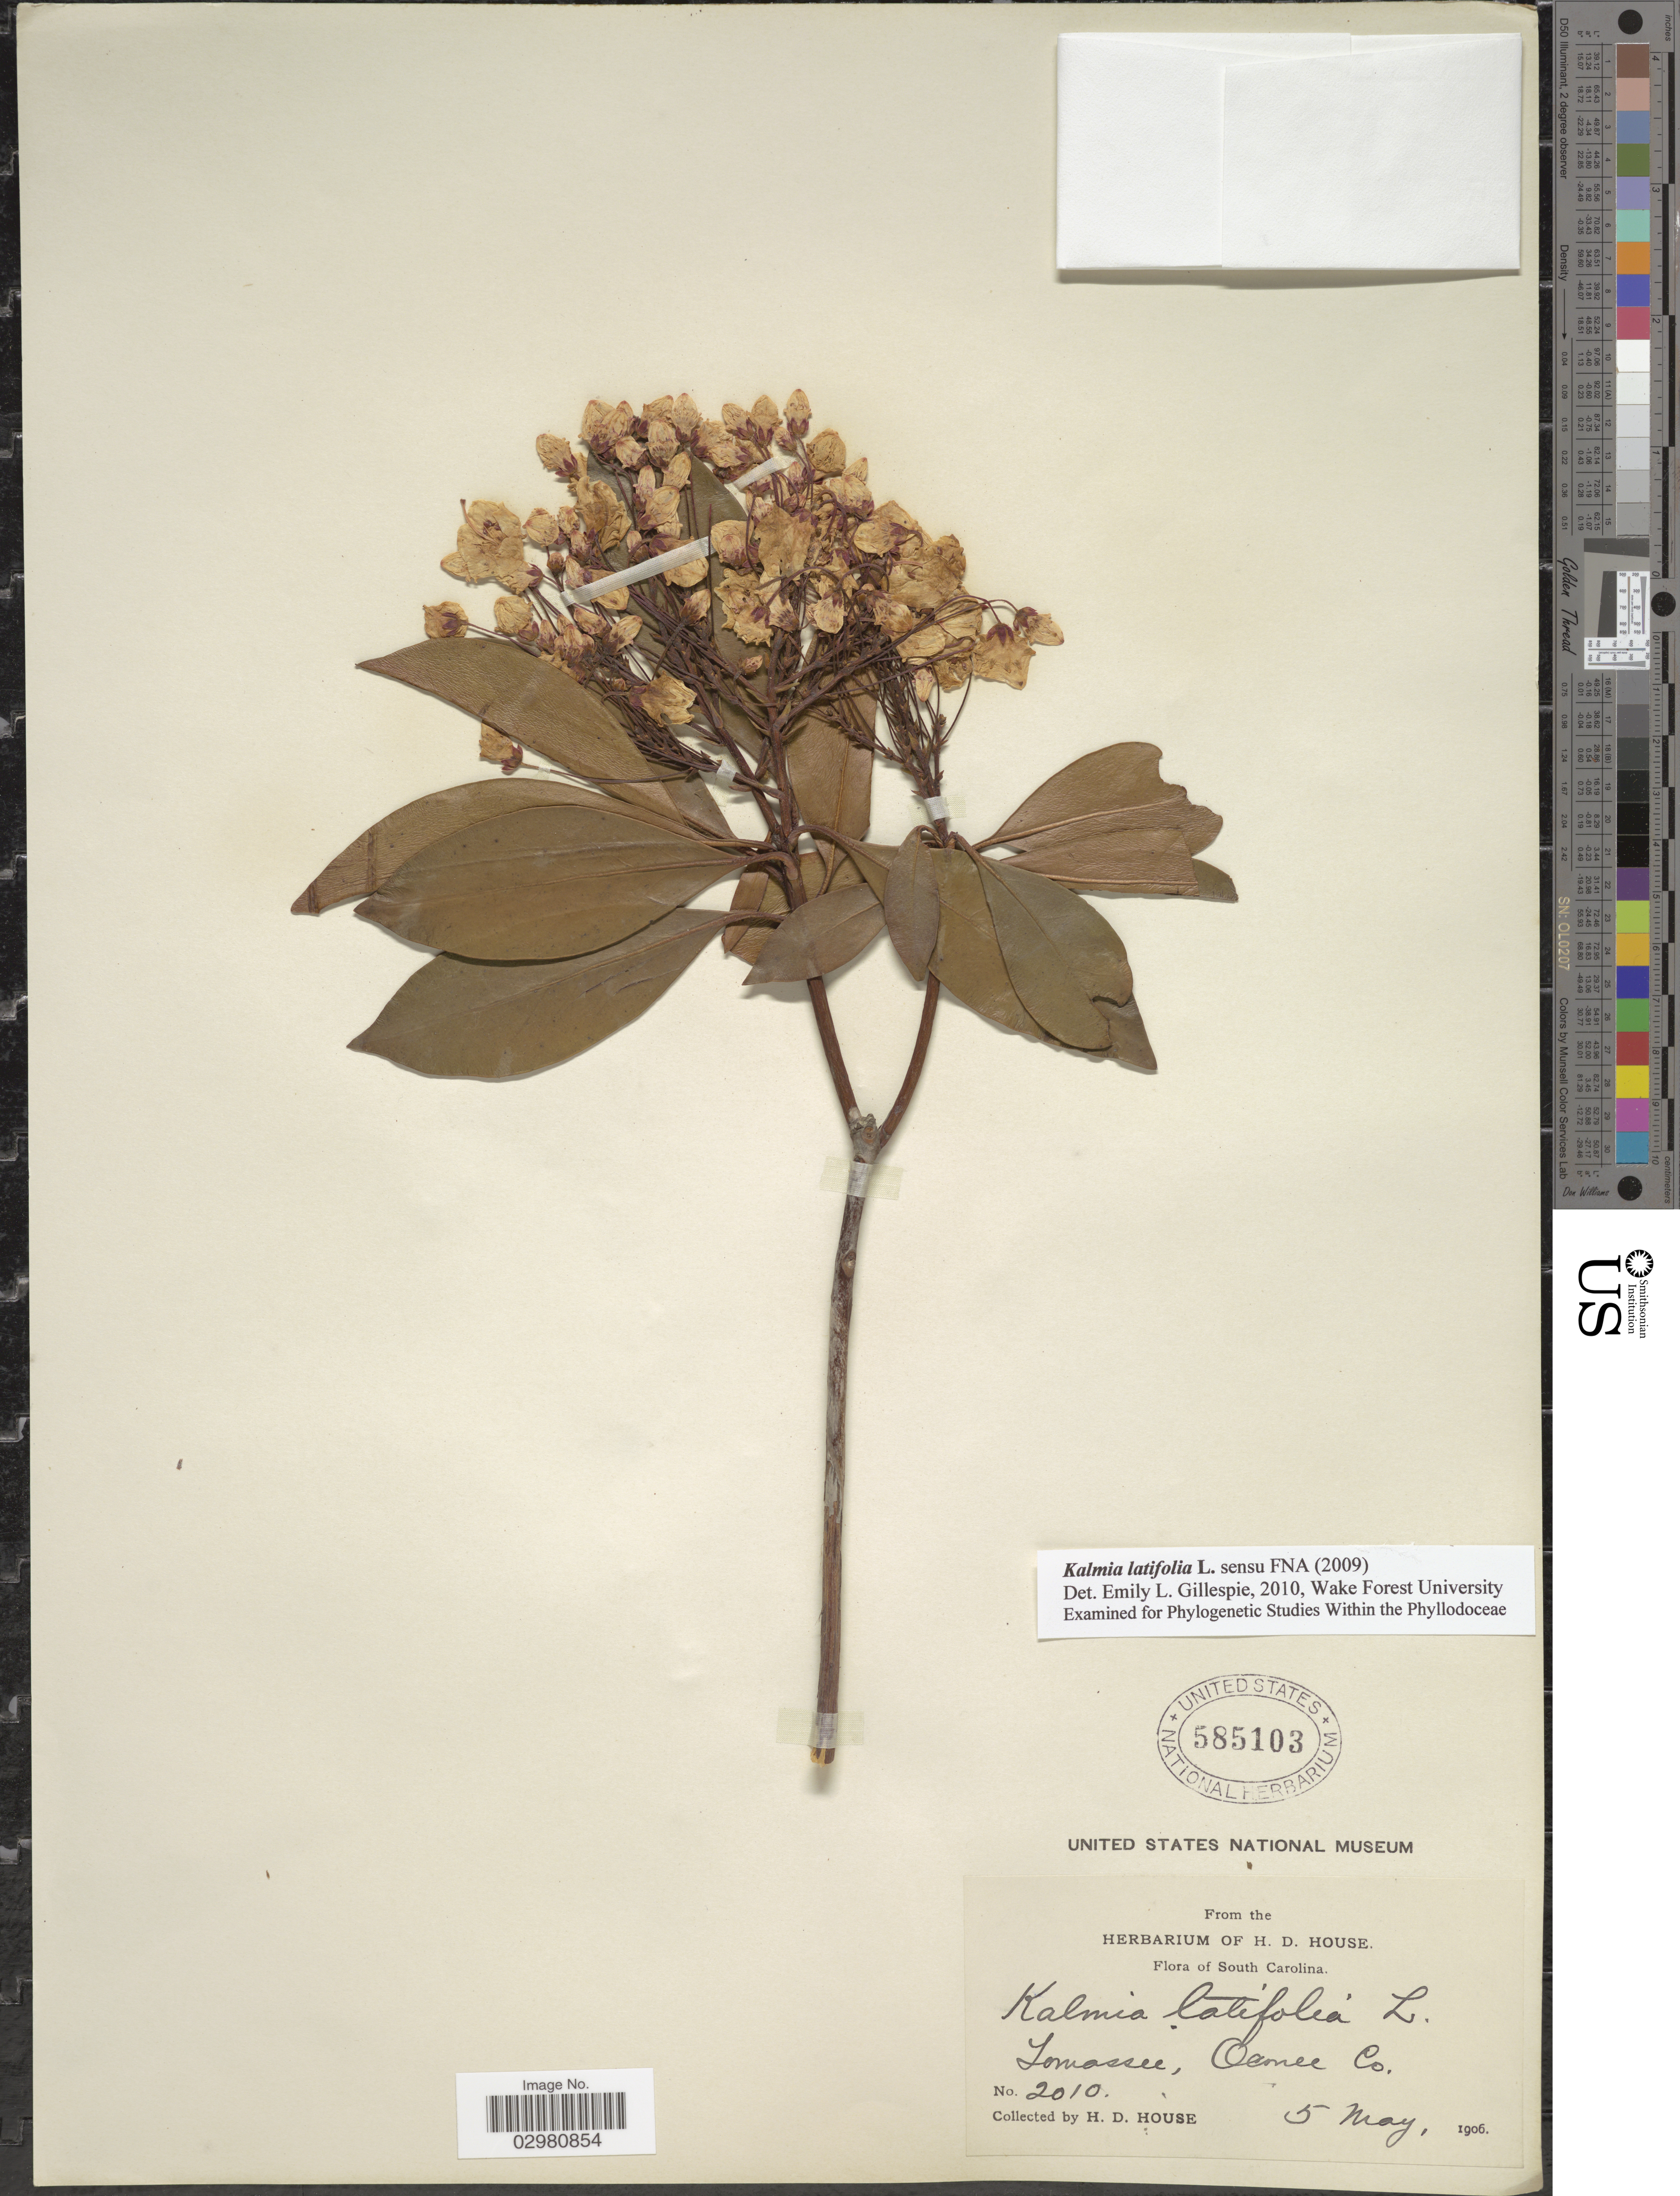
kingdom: Plantae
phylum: Tracheophyta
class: Magnoliopsida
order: Ericales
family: Ericaceae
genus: Kalmia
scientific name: Kalmia latifolia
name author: L.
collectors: H. D. House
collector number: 2010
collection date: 1906-05-05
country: United States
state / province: South Carolina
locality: Tomassee, Oconee Co.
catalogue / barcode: US 585103